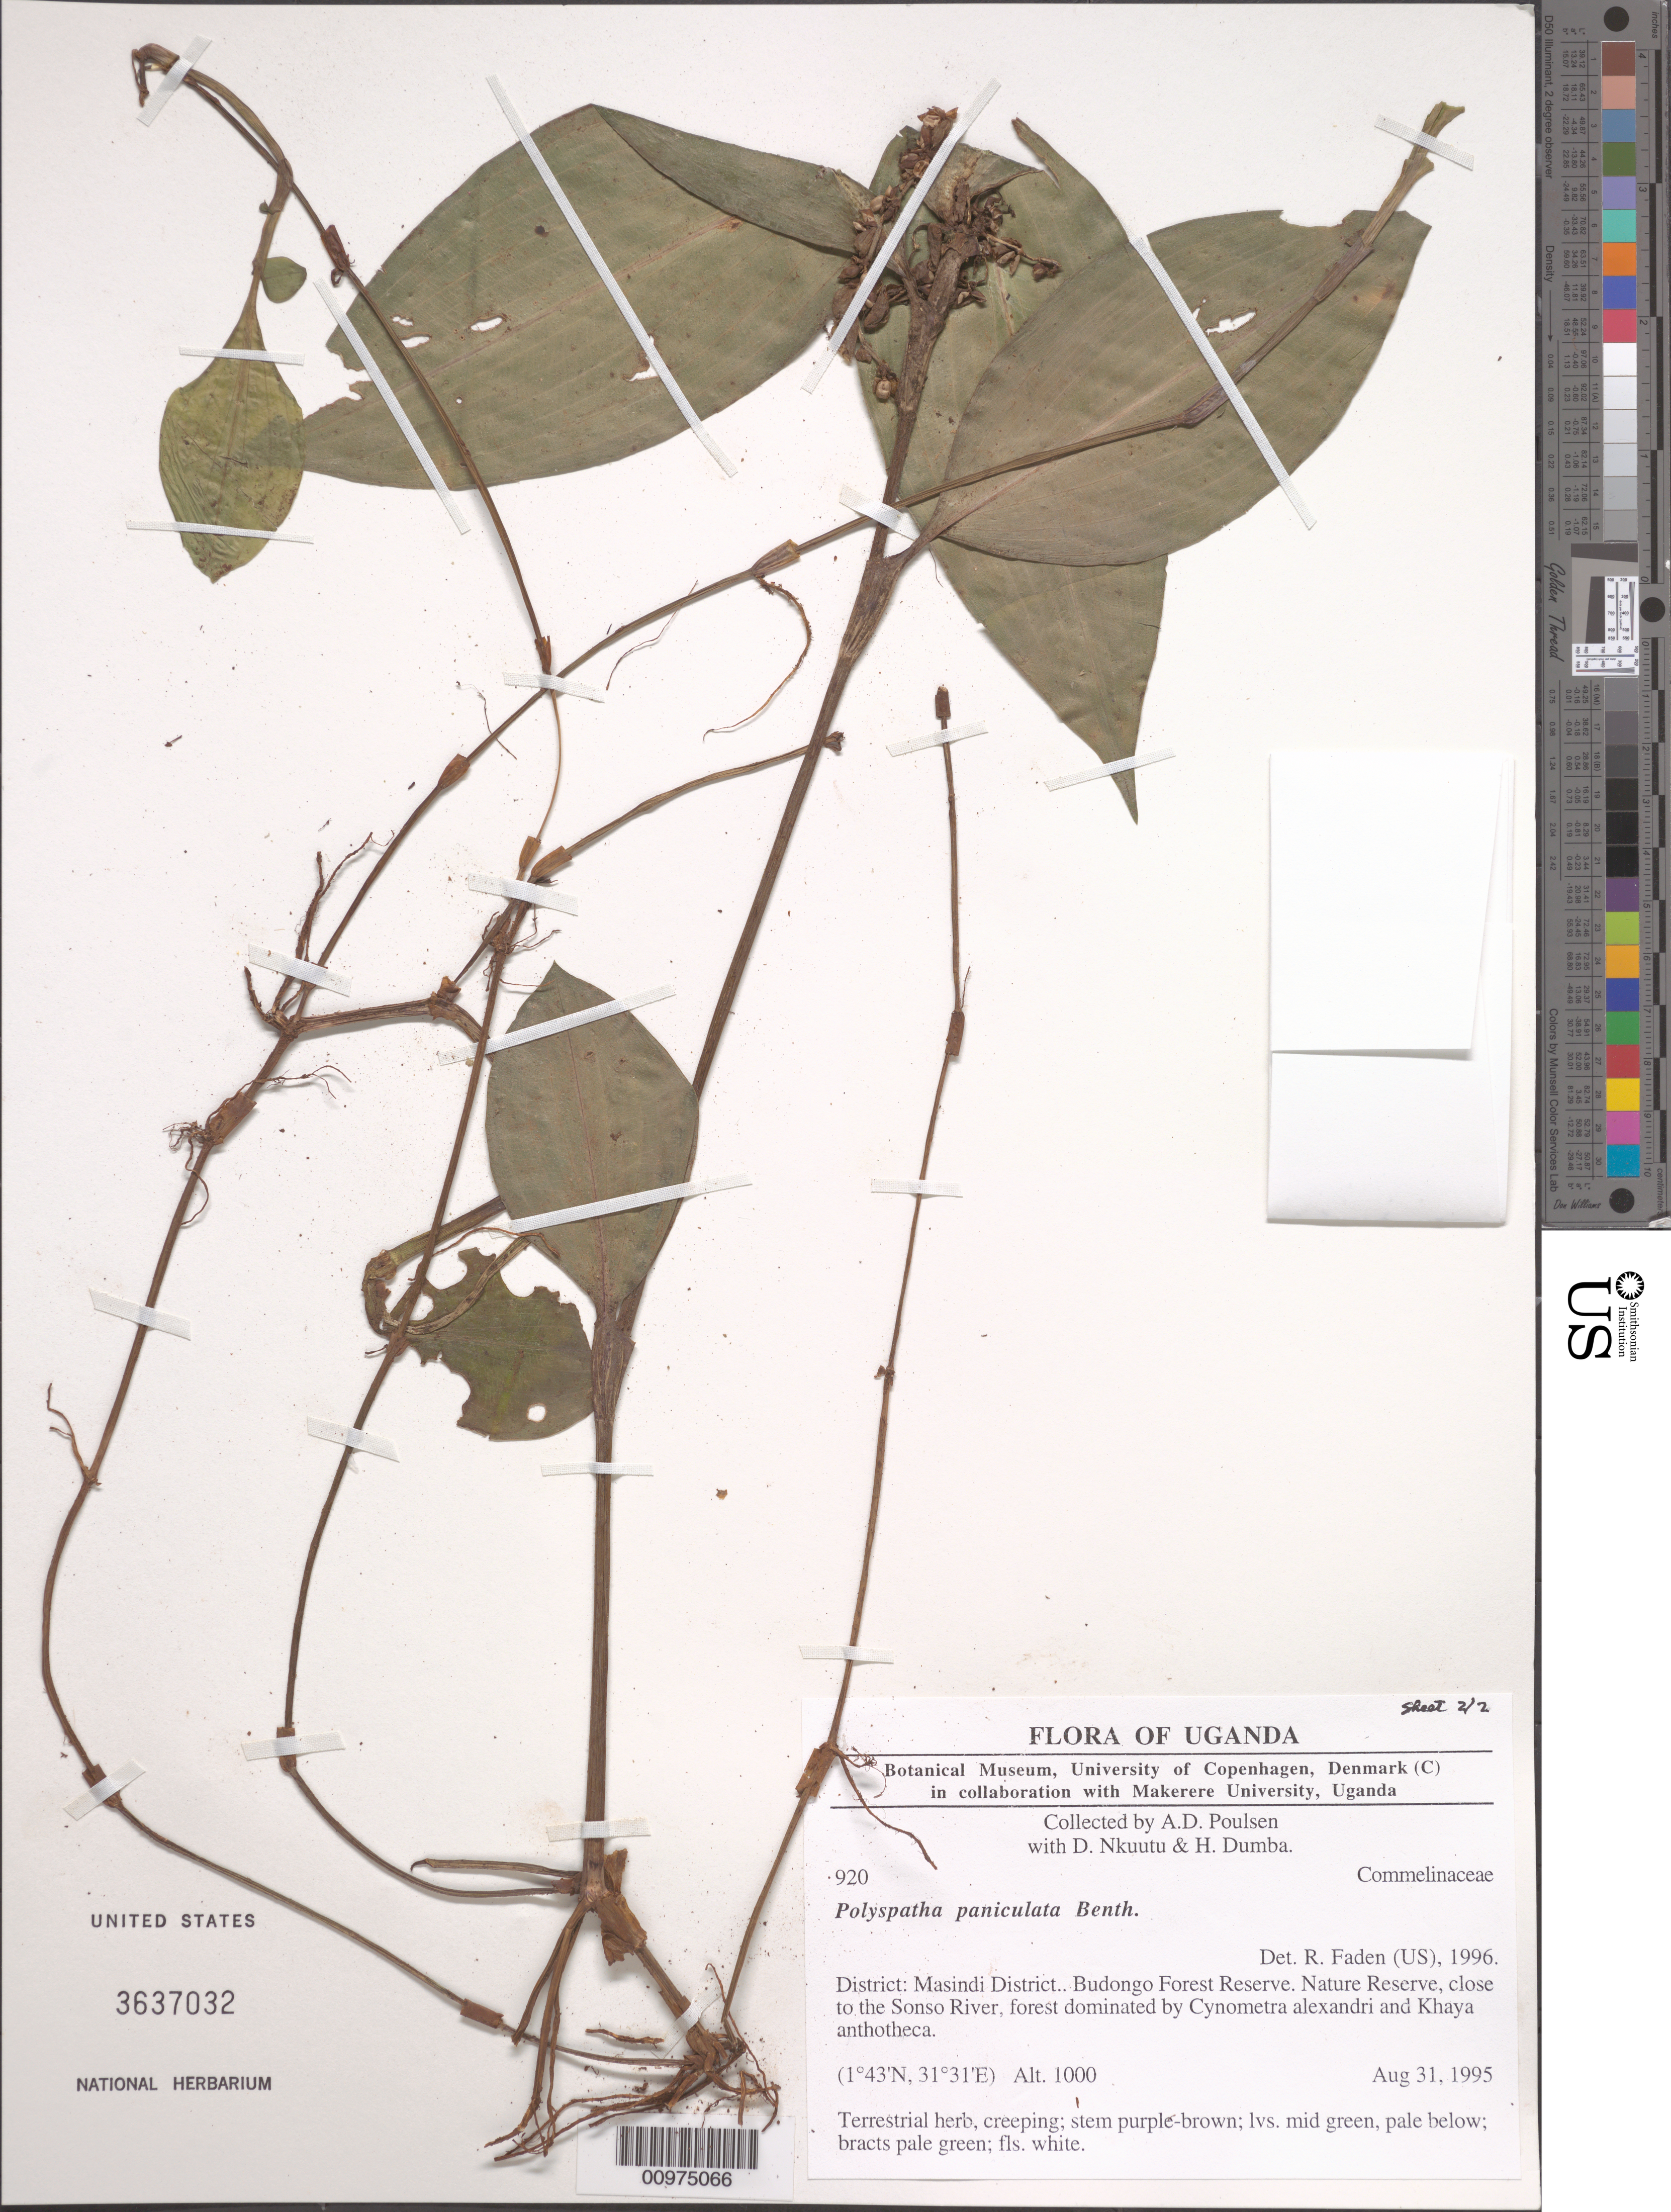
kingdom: Plantae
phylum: Tracheophyta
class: Liliopsida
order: Commelinales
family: Commelinaceae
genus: Polyspatha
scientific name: Polyspatha paniculata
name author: Benth.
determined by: Faden, Robert B., (US), Smithsonian Institution - National Museum of Natural History (UNITED STATES)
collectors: A. Poulsen, D. Nkuutu & H. Dumba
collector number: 920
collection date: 1995-08-31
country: Uganda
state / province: Western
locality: Budongo Forest Reserve. Nature Reserve, close to the Sonso River, forest dominated by Cynometra alexandri and Khaya anthotheca.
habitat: forest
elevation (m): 1000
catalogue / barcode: US 3637032